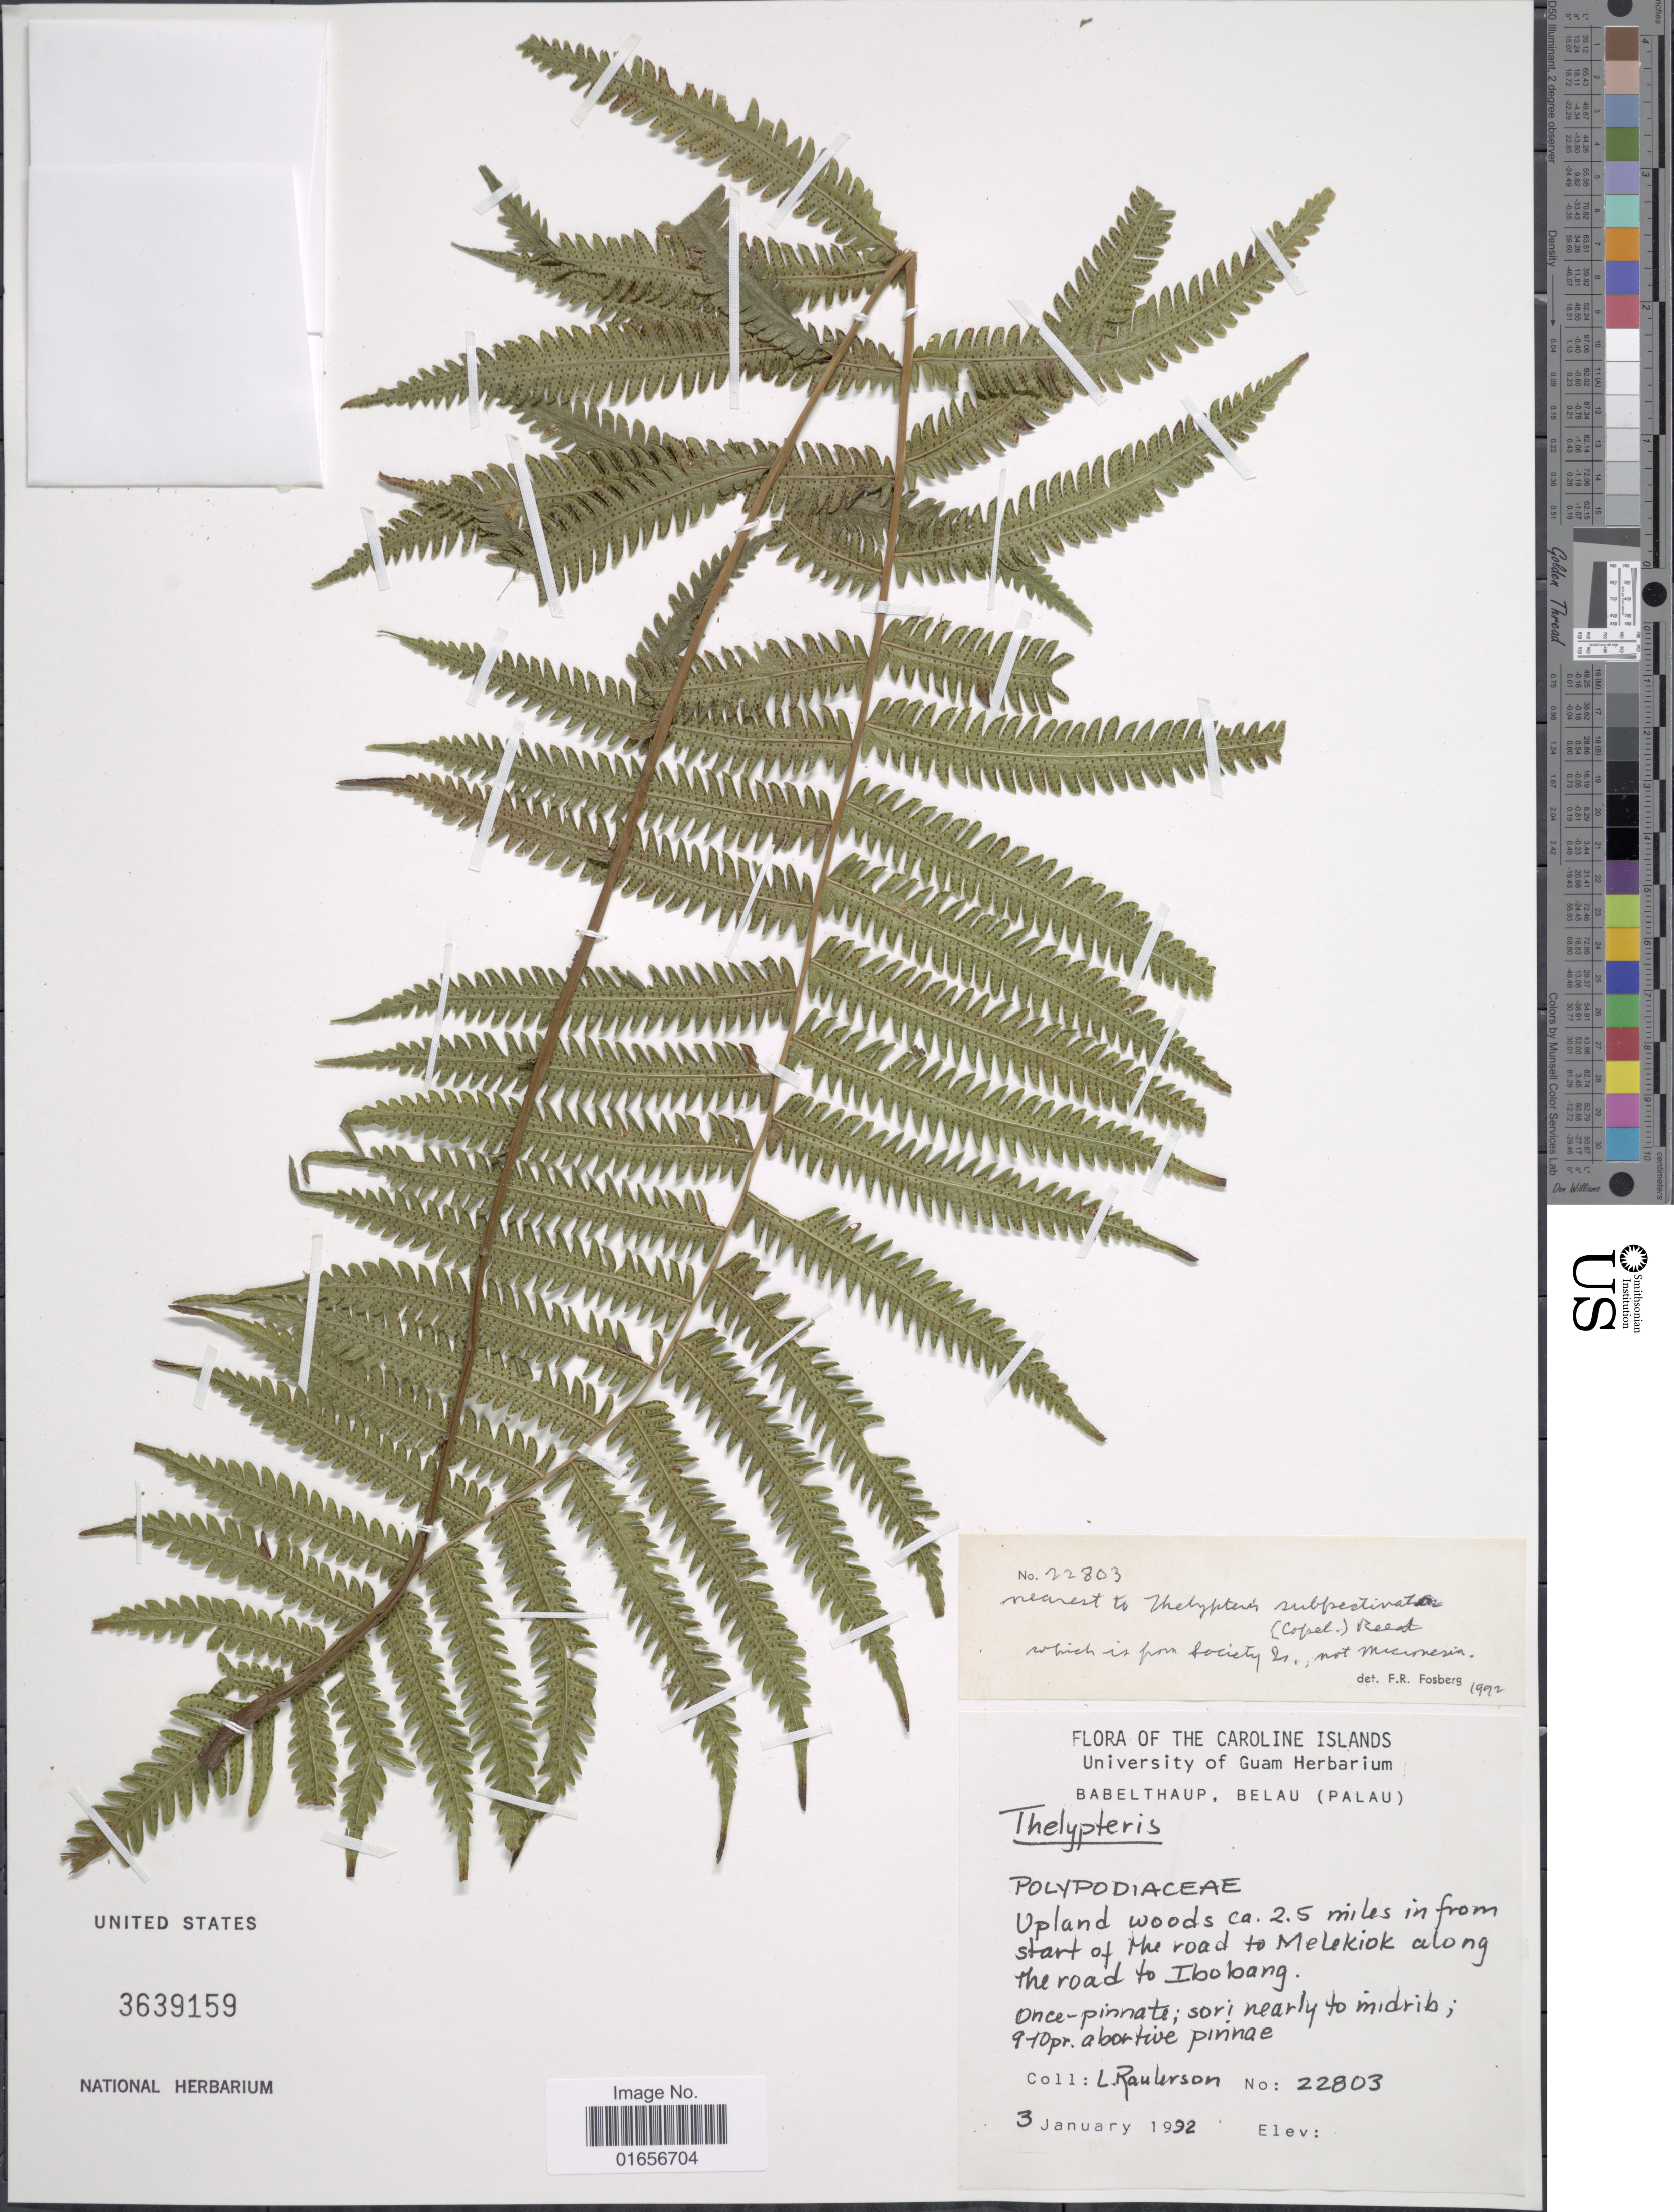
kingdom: Plantae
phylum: Tracheophyta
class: Polypodiopsida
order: Polypodiales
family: Thelypteridaceae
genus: Amphineuron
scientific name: Amphineuron opulentum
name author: (Kaulf.) Holttum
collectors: L. Raulerson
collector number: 22803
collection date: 1992-01-03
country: Palau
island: Babeldaob [Babelthuap]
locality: Babelthaup, Belau (Palau), Upland woods ca. 2.5 miles in from start of the road to Melekiok along the road to Ibobang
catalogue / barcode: US 3639159